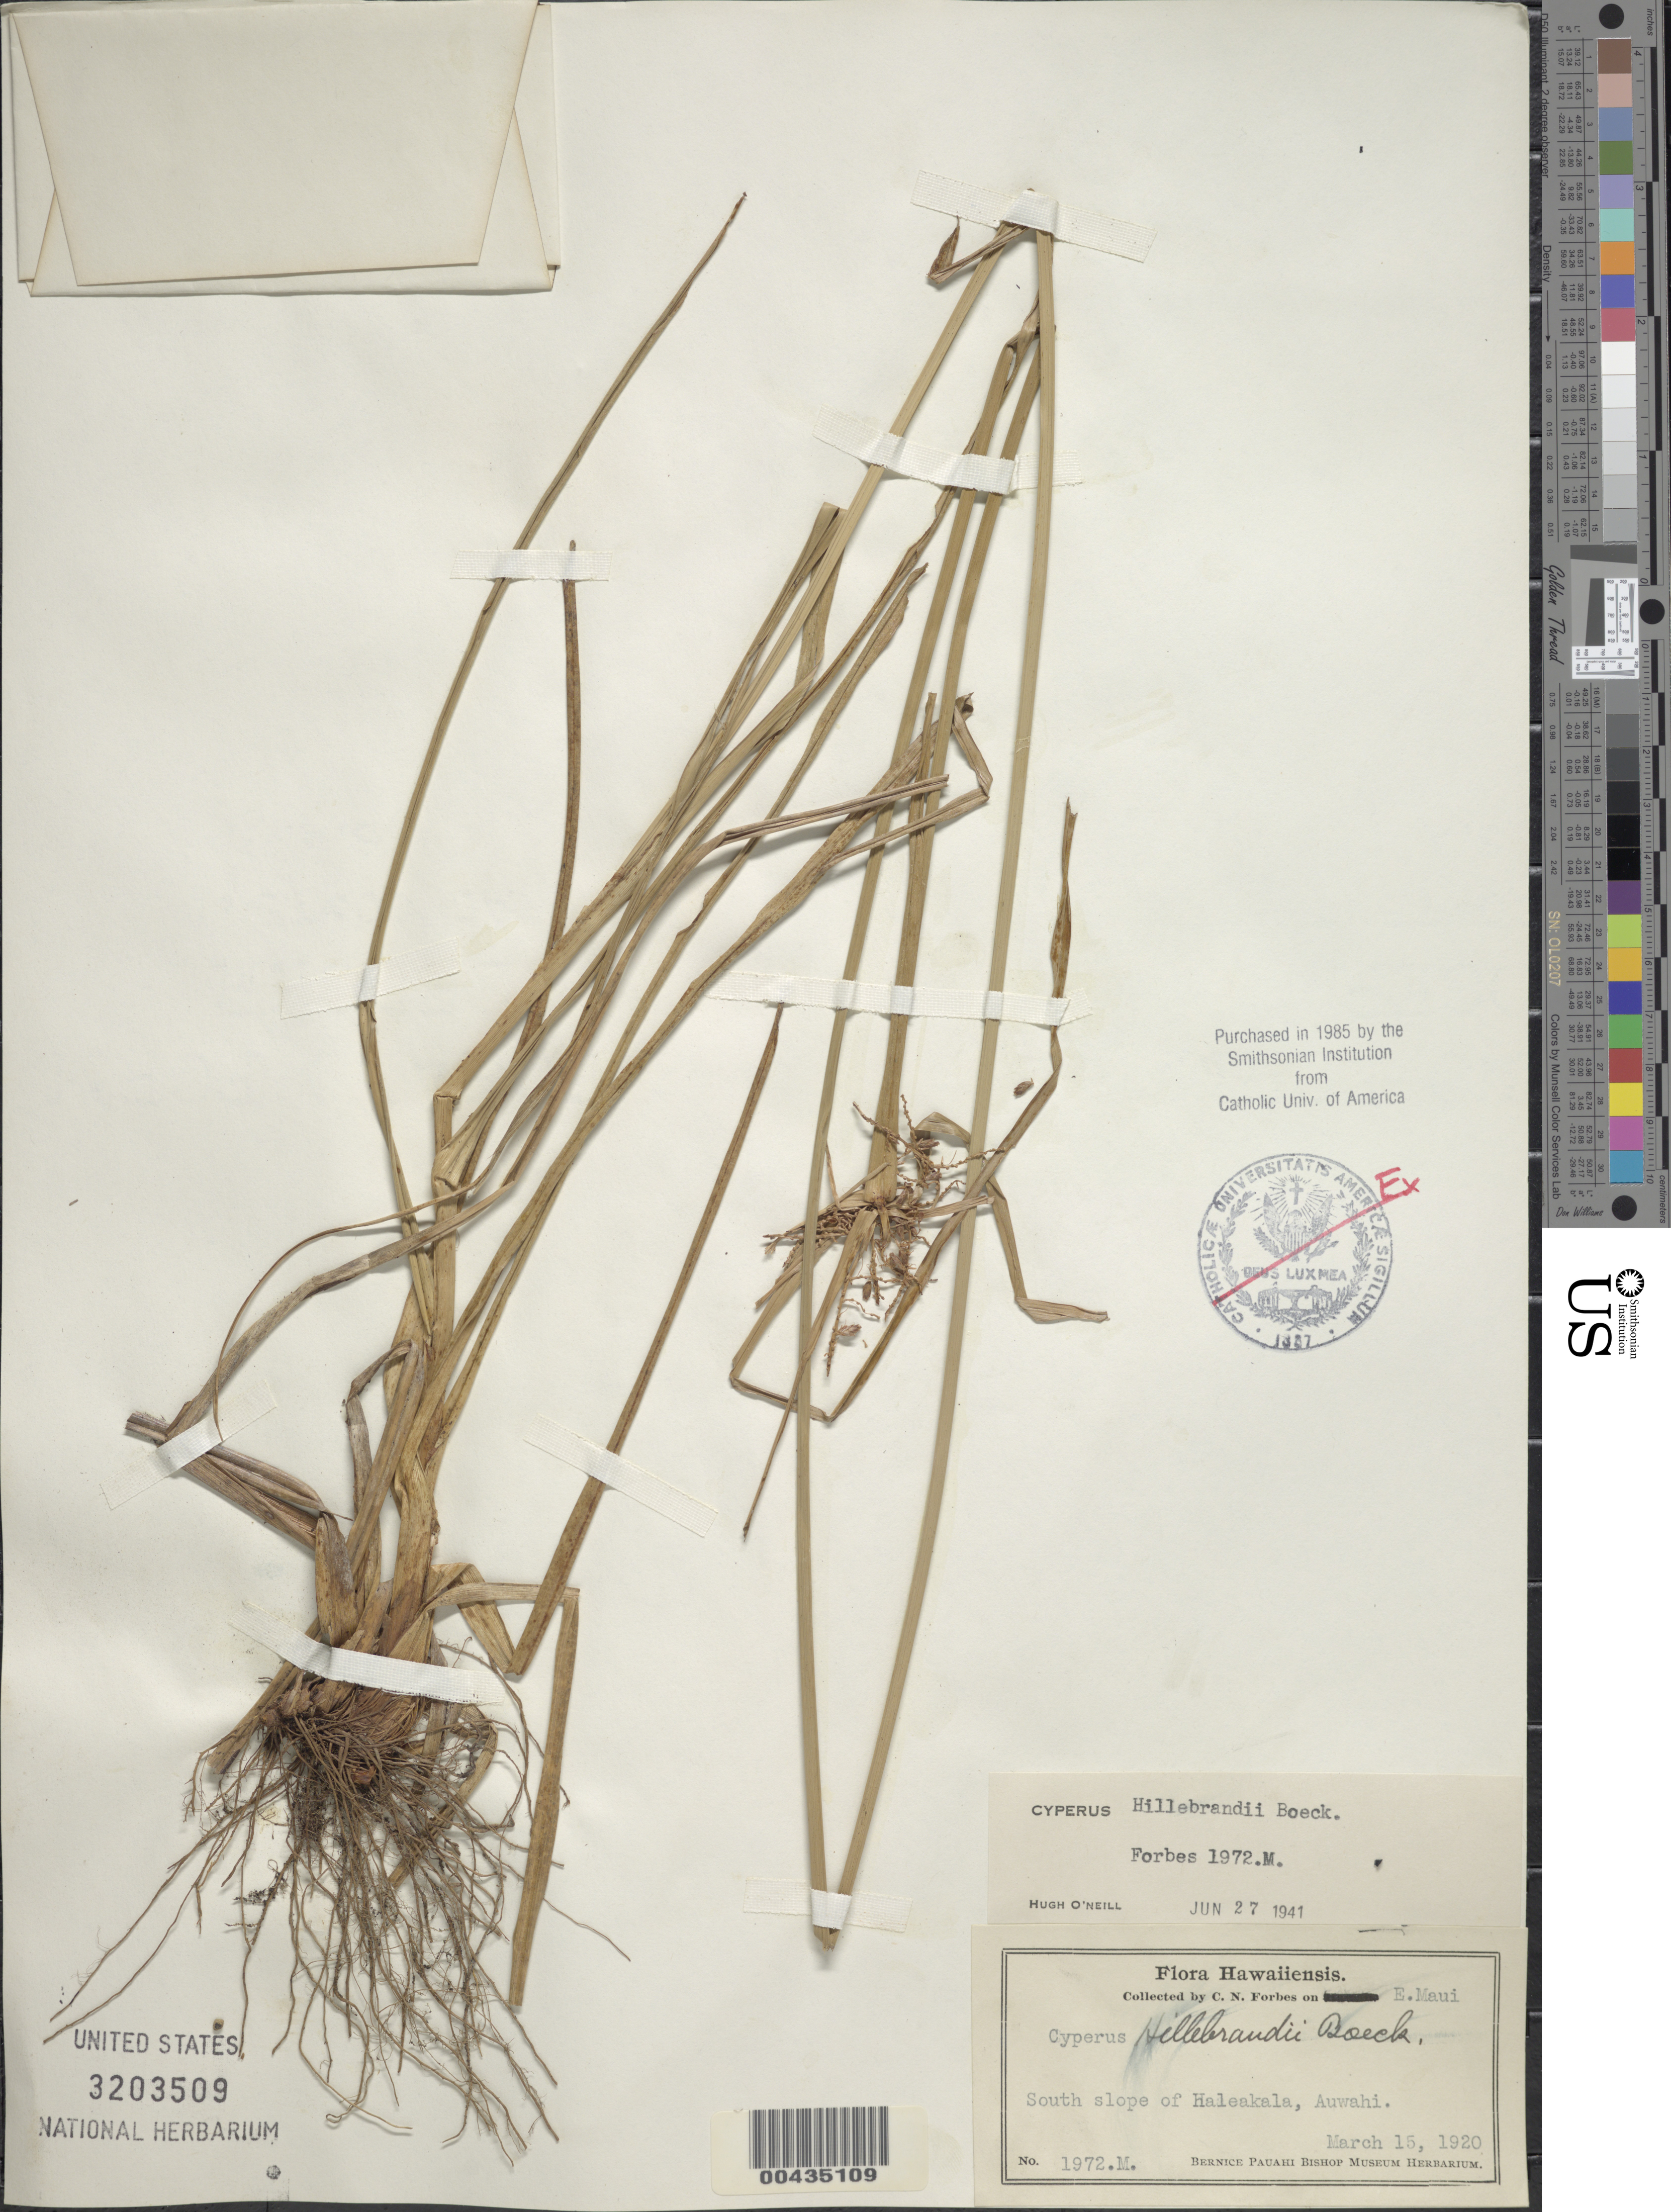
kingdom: Plantae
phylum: Tracheophyta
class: Liliopsida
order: Poales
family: Cyperaceae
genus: Cyperus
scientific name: Cyperus hillebrandii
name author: Boeckeler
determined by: O'Neill, Hugh T.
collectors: C. N. Forbes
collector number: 1972.M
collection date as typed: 15 Mar 1920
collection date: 1920-03-15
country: United States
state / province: Hawaii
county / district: Maui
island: Maui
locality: S slope of Haleakala, Auwahi, E Maui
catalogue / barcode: US 3203509